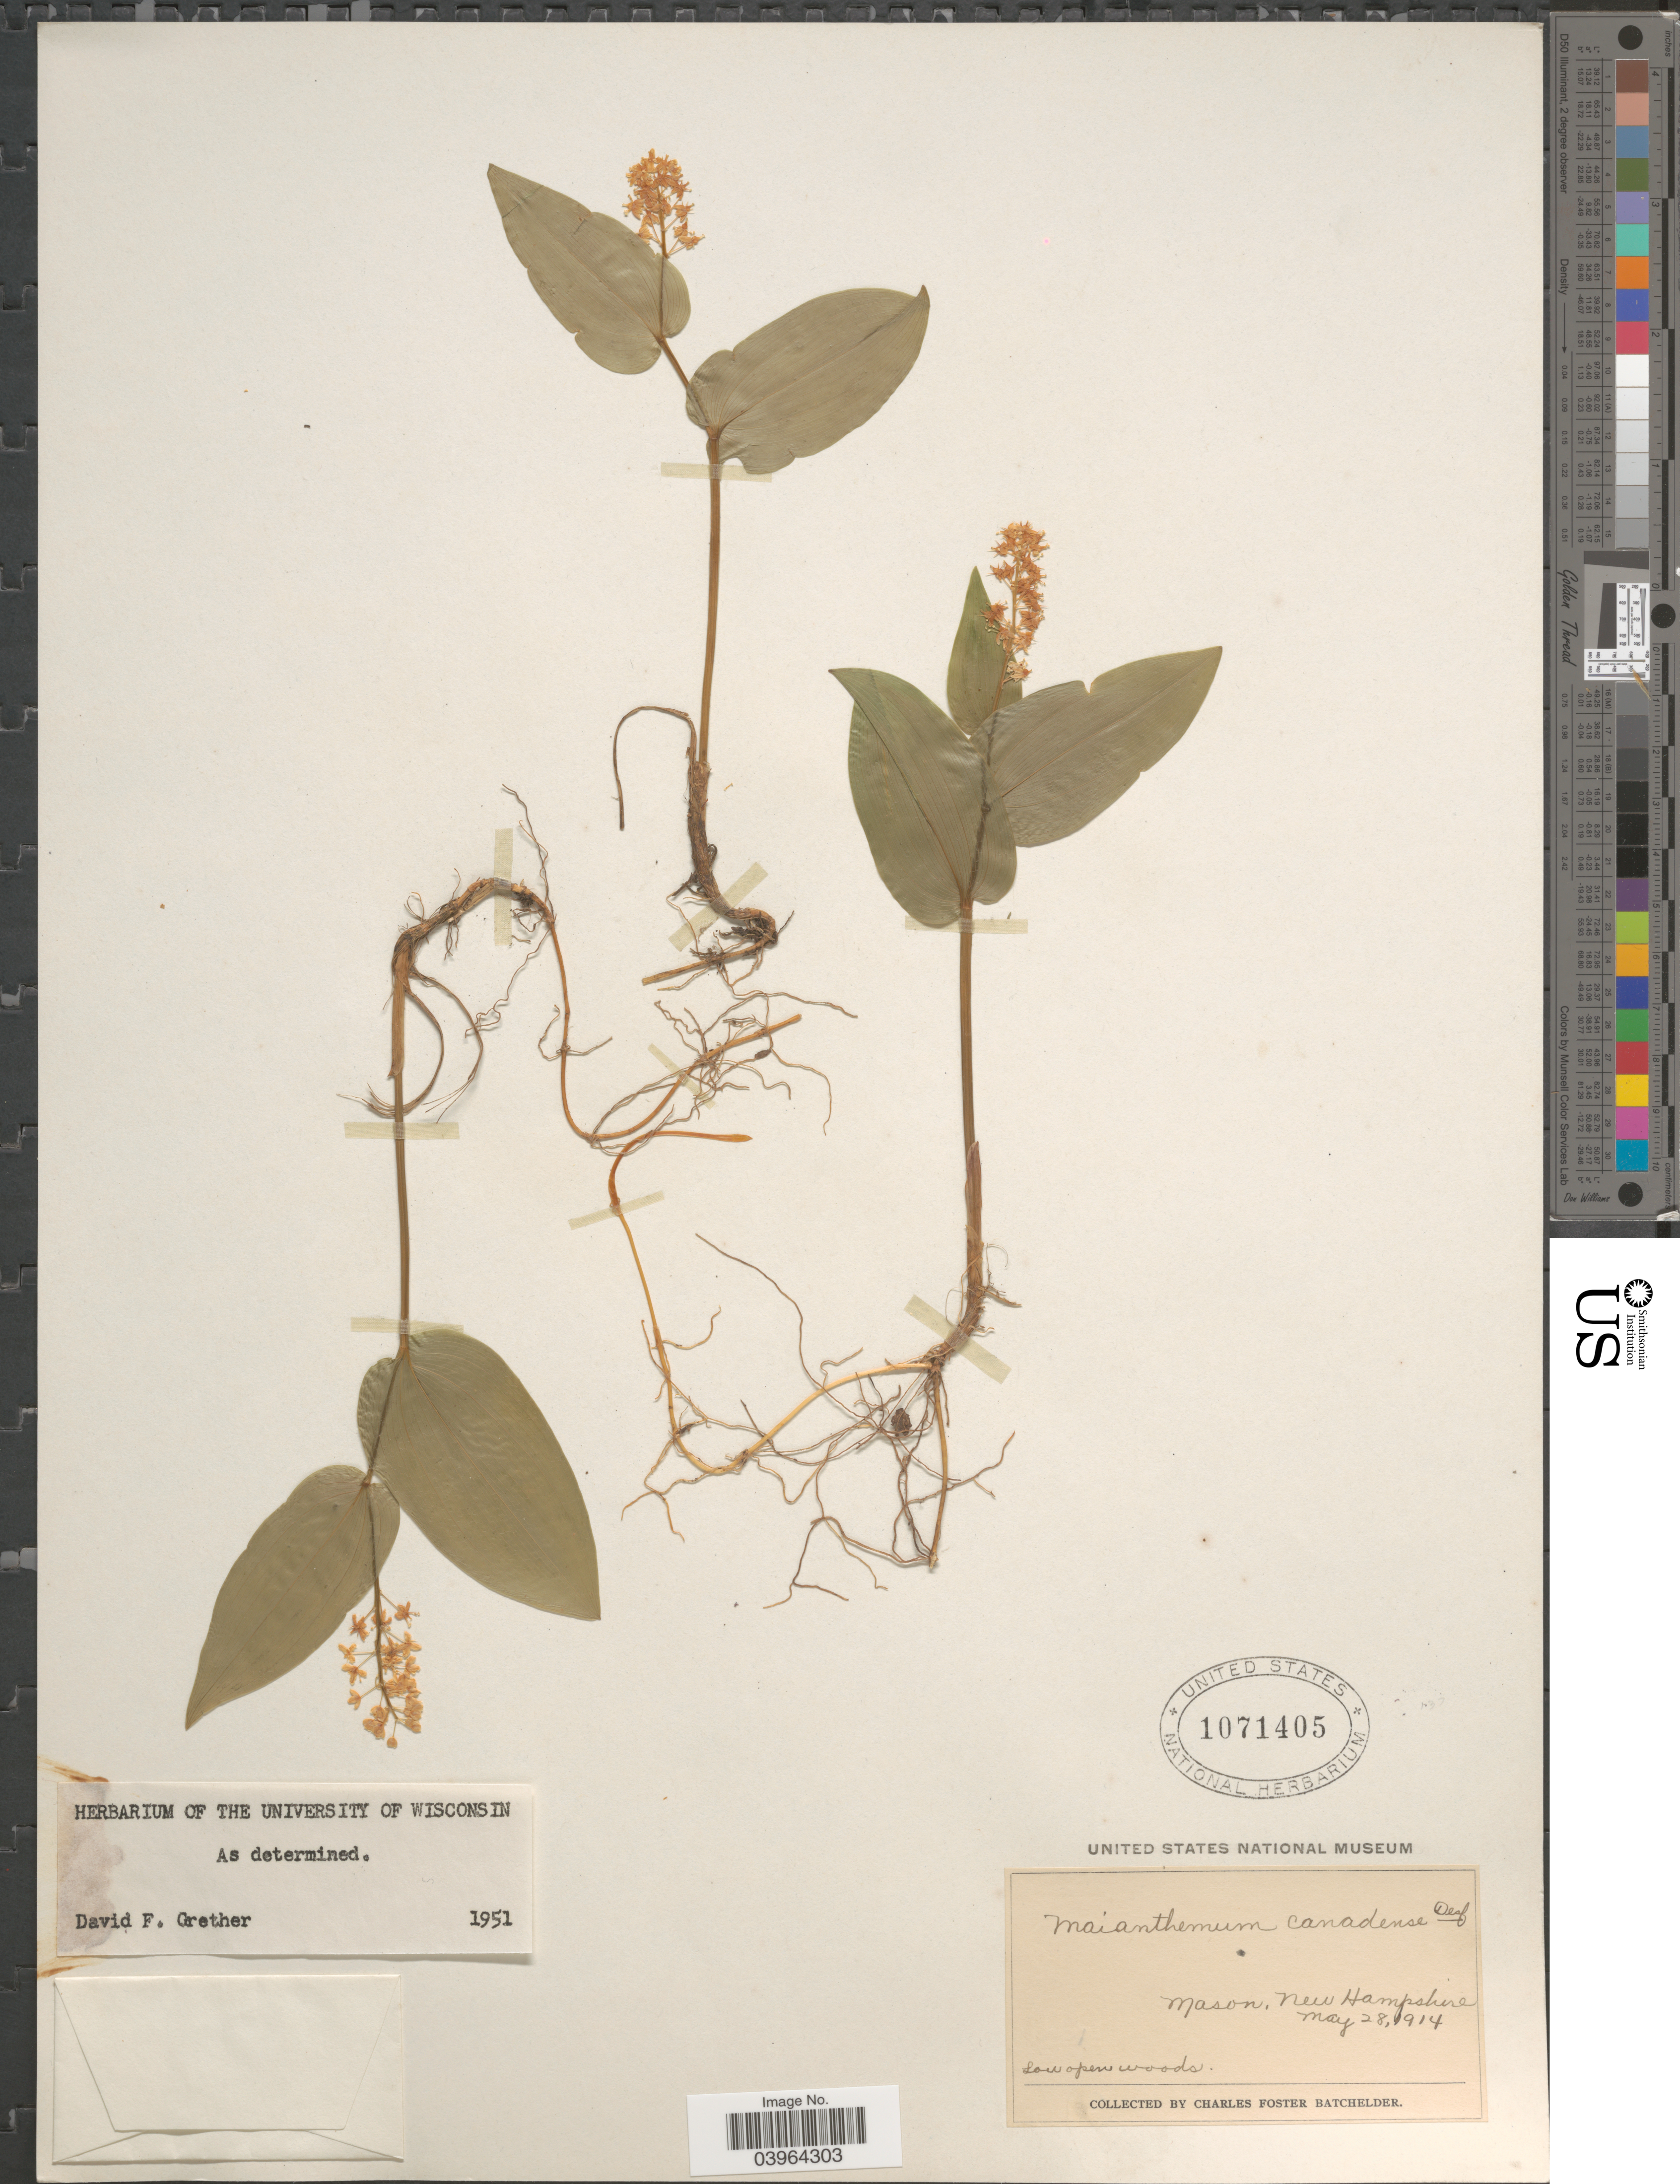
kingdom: Plantae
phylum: Tracheophyta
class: Liliopsida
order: Asparagales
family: Asparagaceae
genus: Maianthemum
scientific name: Maianthemum canadense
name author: Desf.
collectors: C. Batchelder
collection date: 1914-05-28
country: United States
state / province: New Hampshire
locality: Mason.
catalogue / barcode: US 1071405